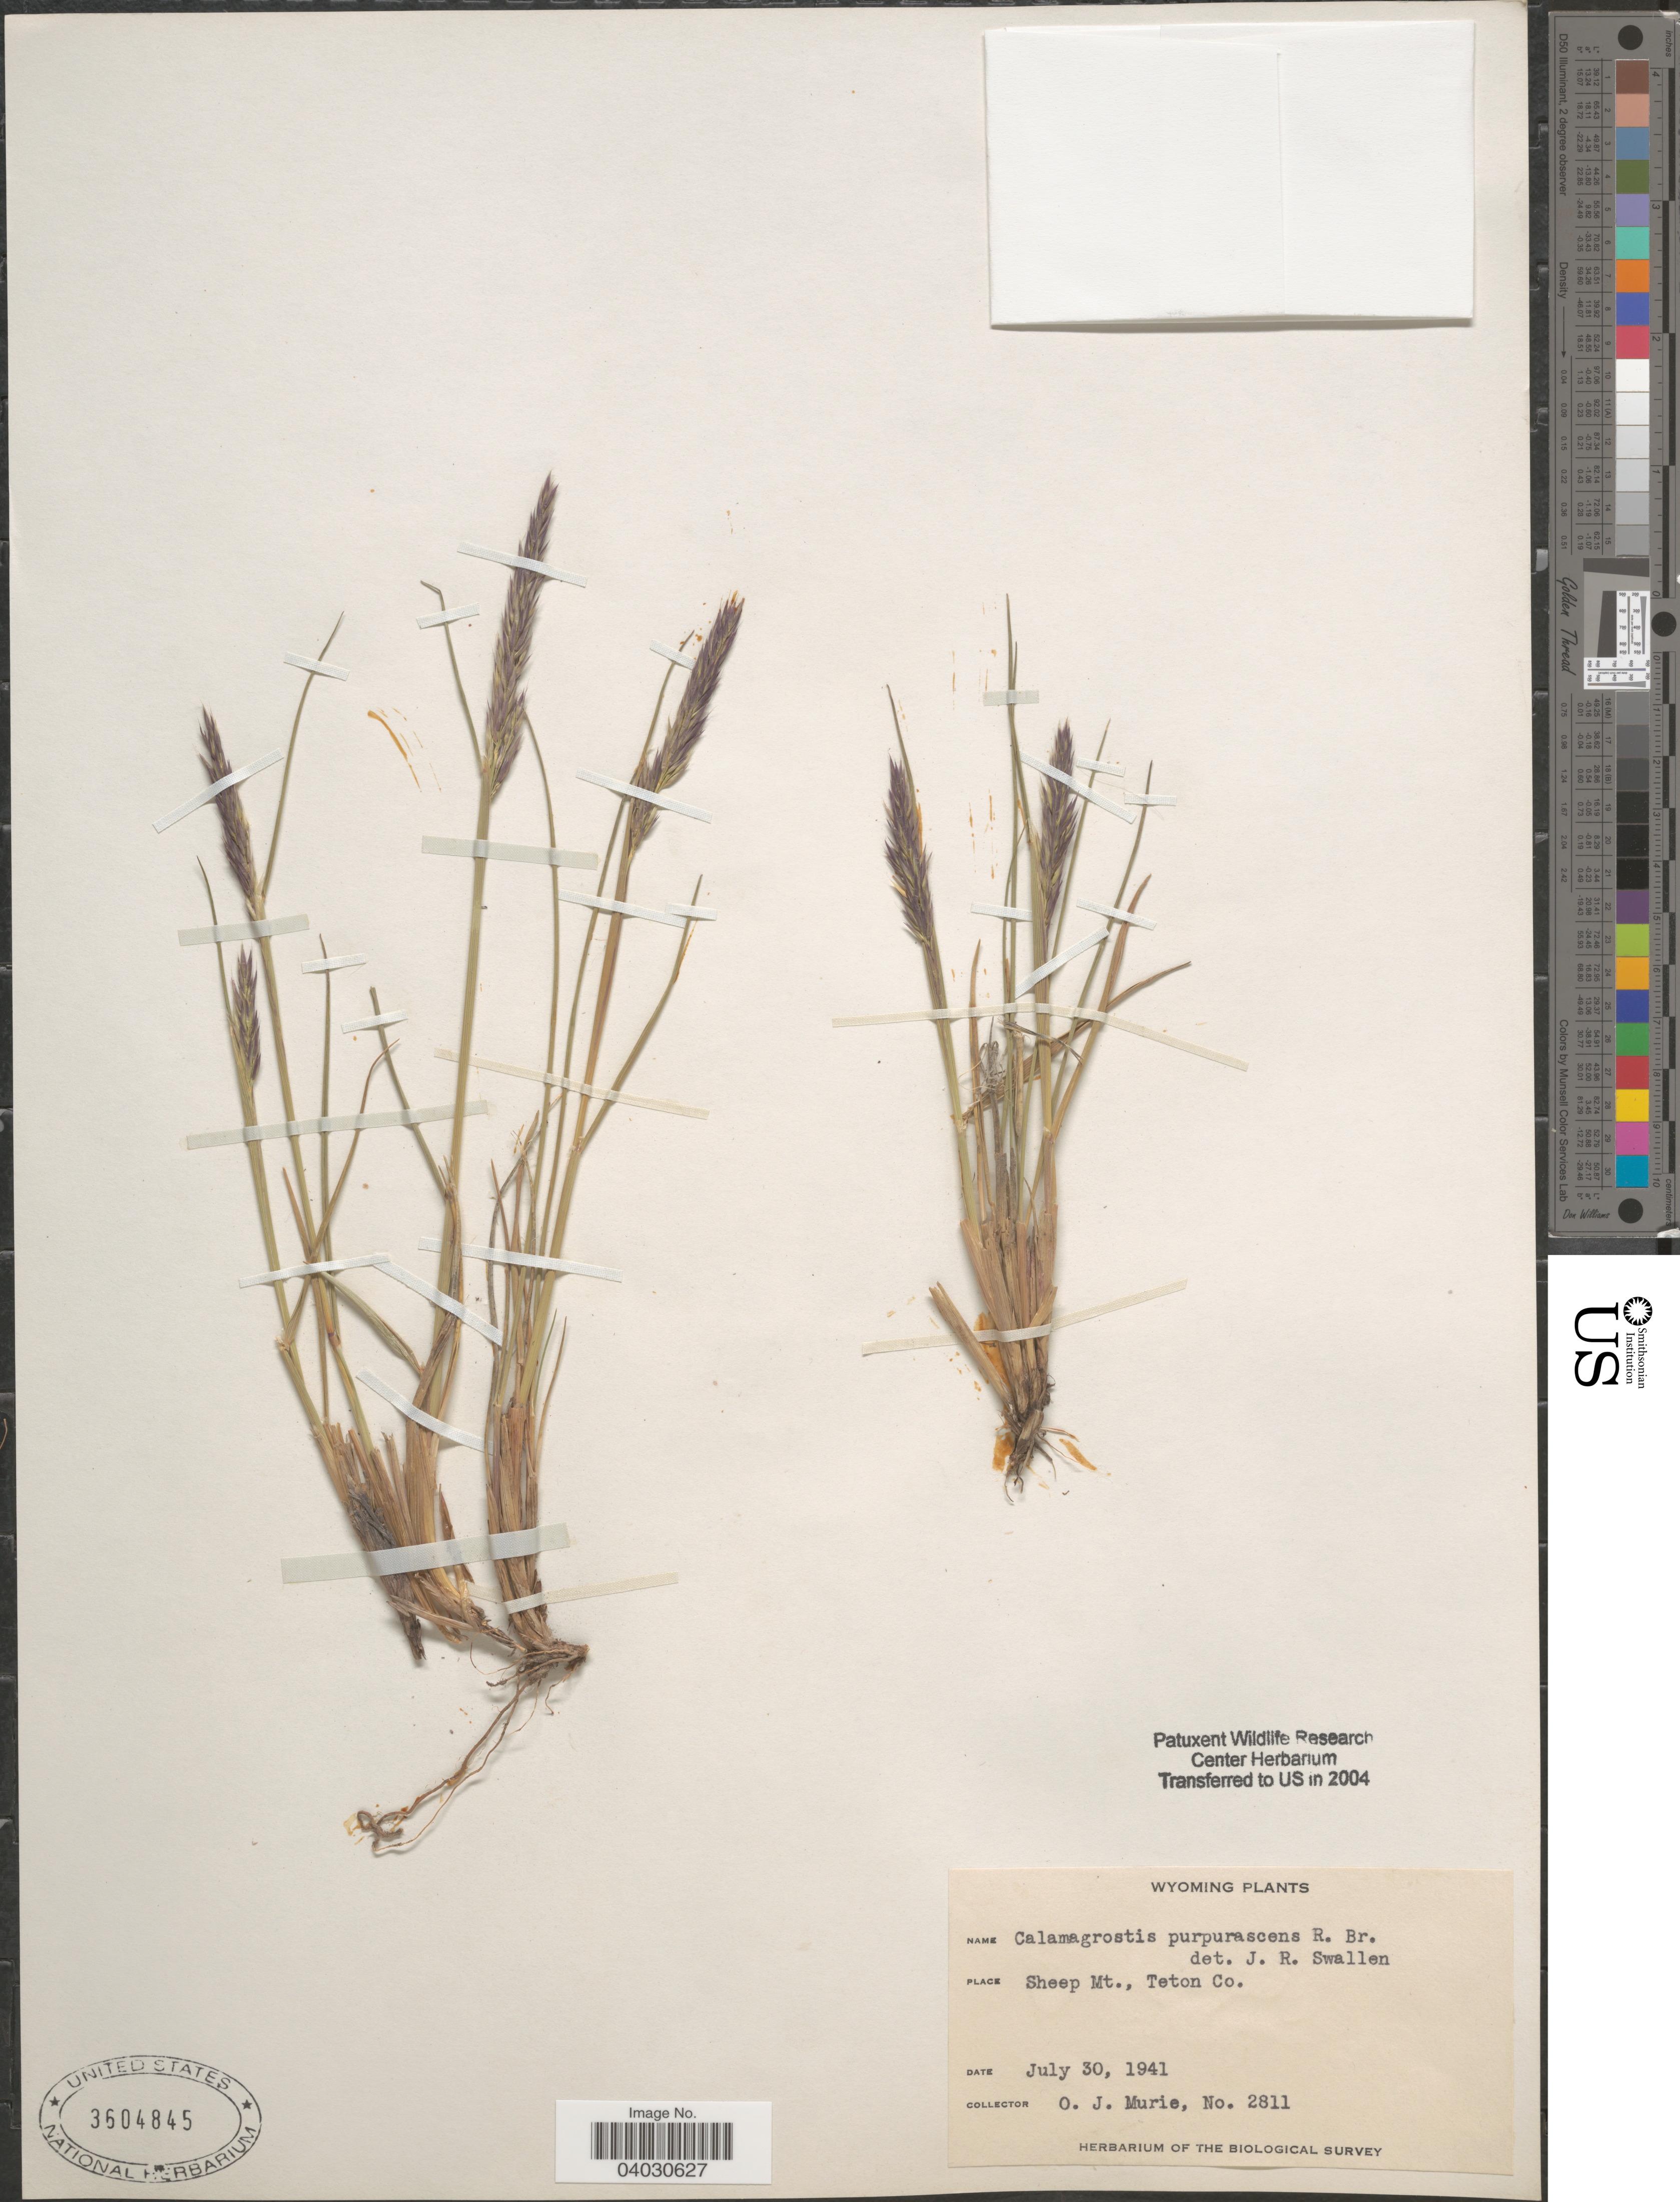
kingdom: Plantae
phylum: Tracheophyta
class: Liliopsida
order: Poales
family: Poaceae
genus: Calamagrostis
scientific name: Calamagrostis purpurascens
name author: R. Br.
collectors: O. Murie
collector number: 2811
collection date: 1941-07-30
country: United States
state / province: Wyoming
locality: Sheep Mt., Teton Co.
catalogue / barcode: US 3604845